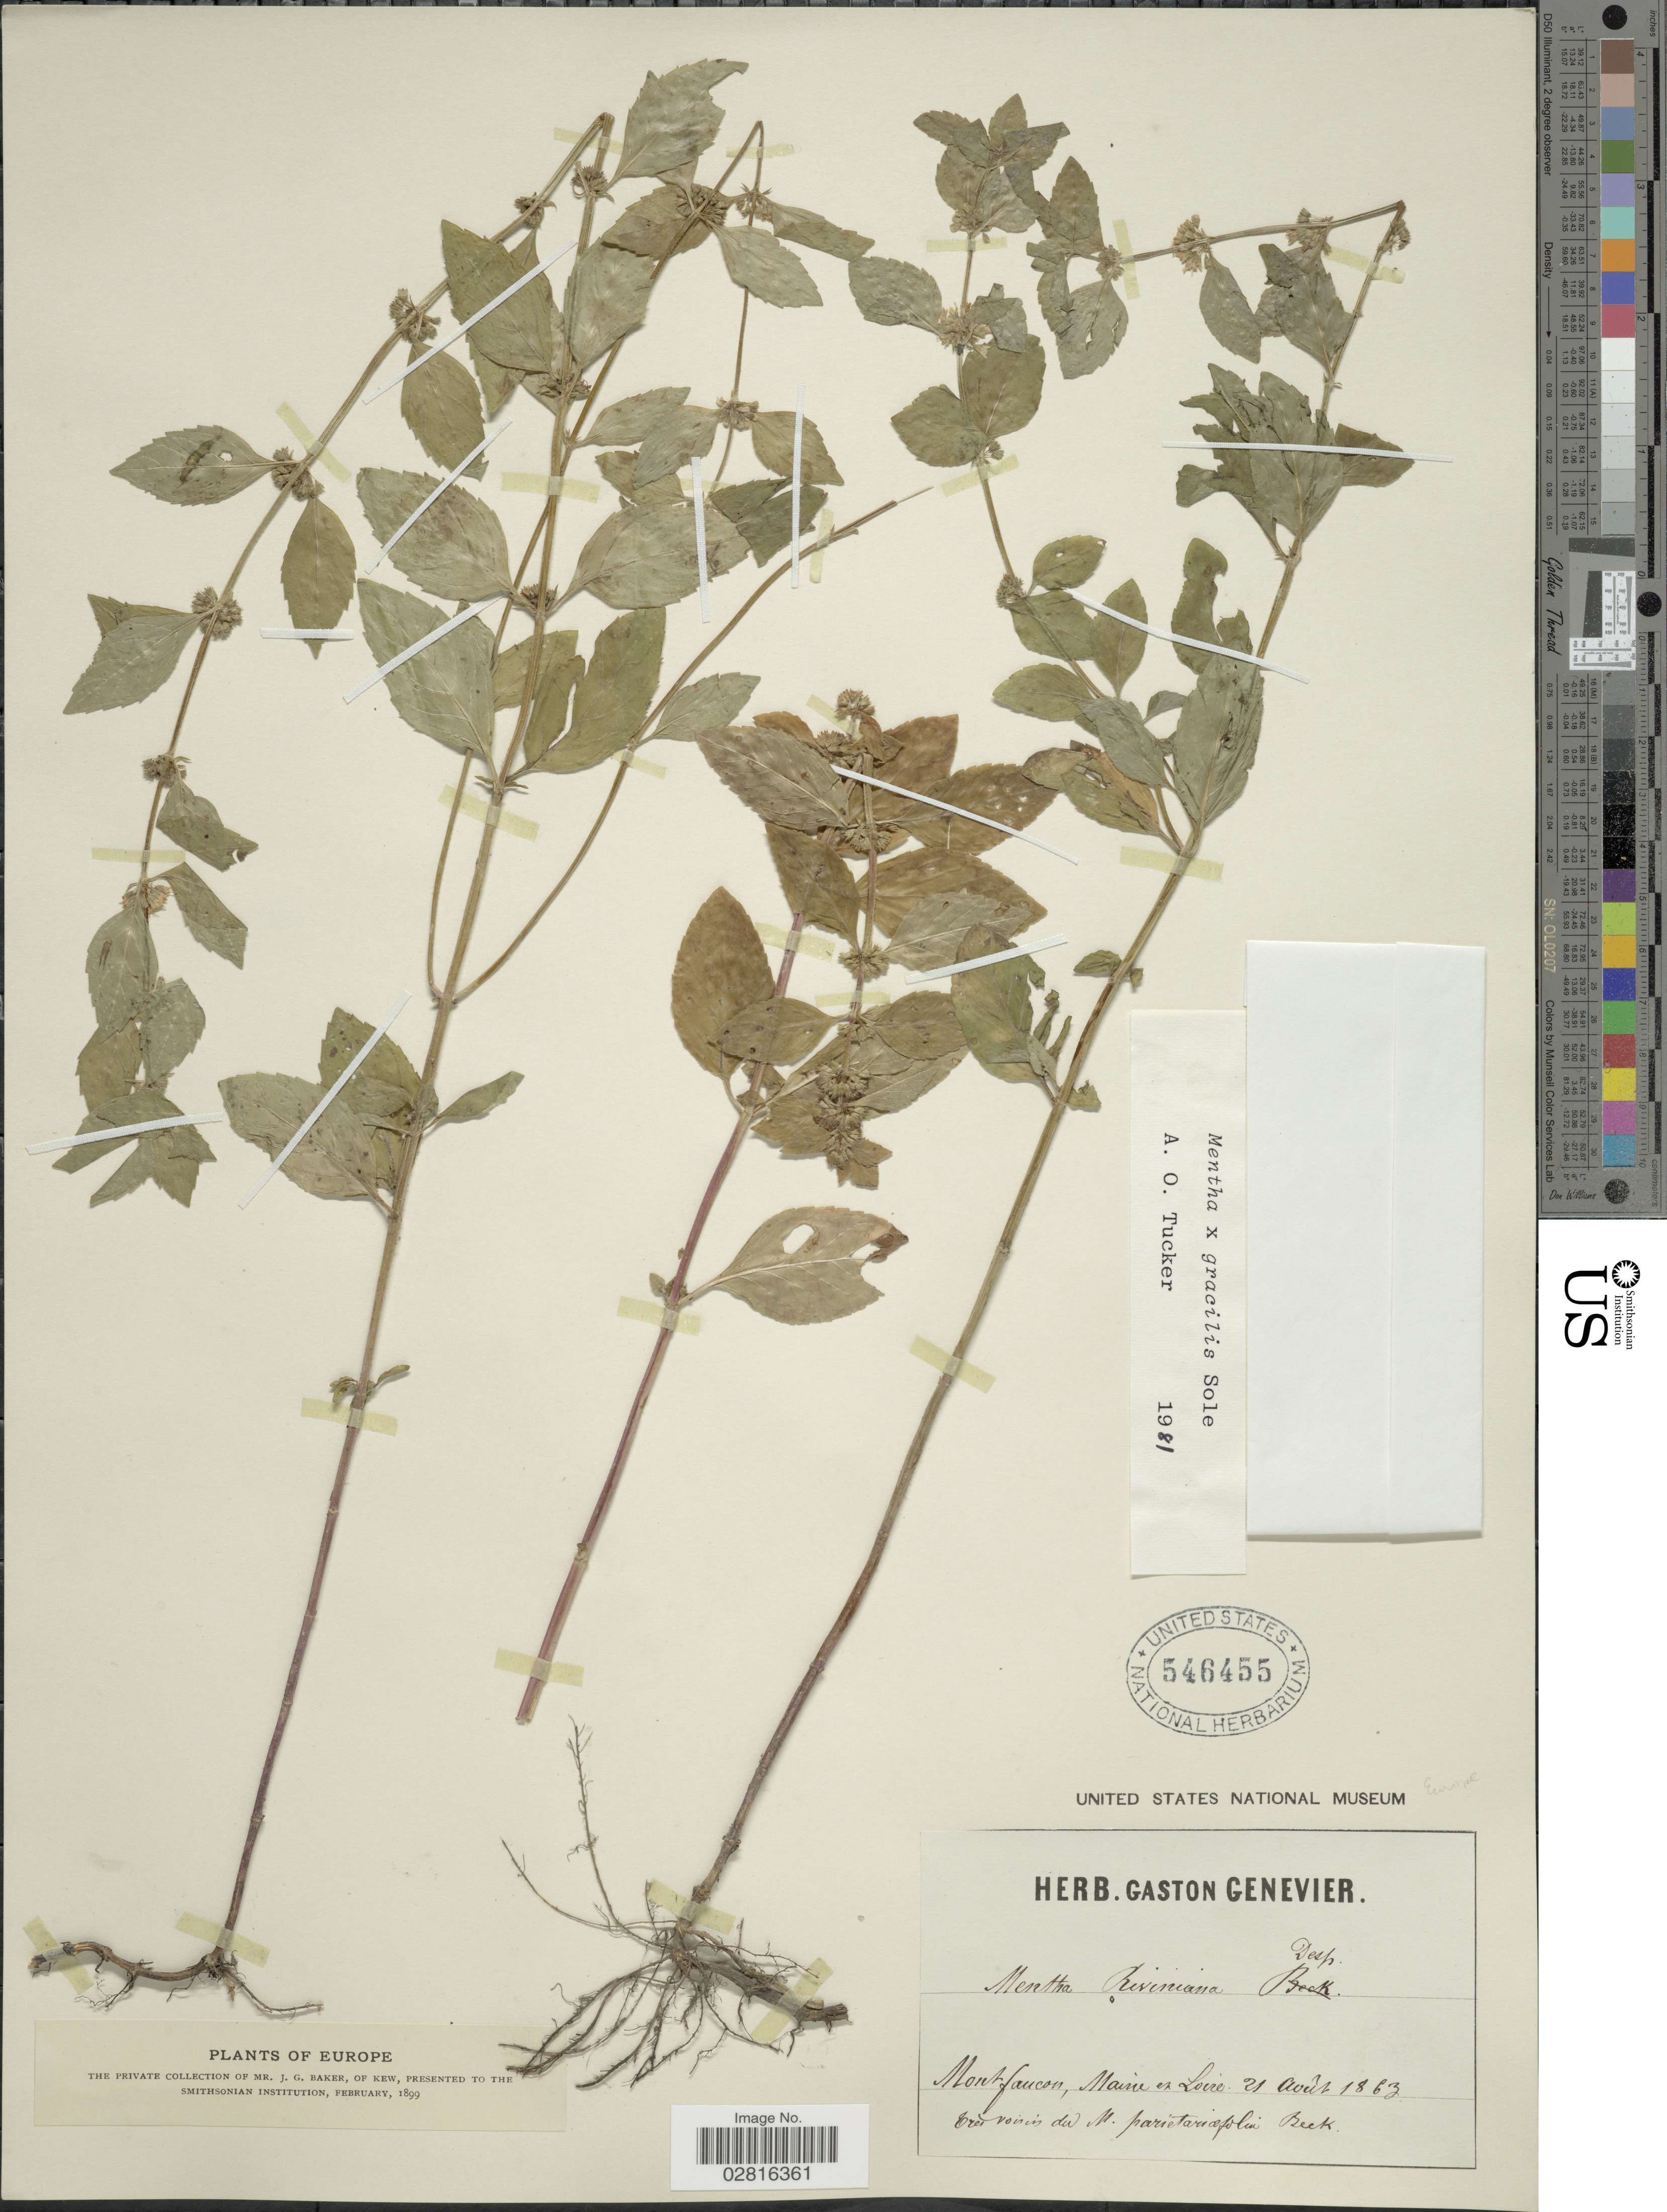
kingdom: Plantae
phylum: Tracheophyta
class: Magnoliopsida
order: Lamiales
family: Lamiaceae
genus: Mentha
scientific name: Mentha x gracilis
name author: Sole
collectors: ex herb. G. Genevier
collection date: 1863-08-21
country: France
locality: Montfaucon, Mairie et Loire. Europe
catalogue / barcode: US 546455